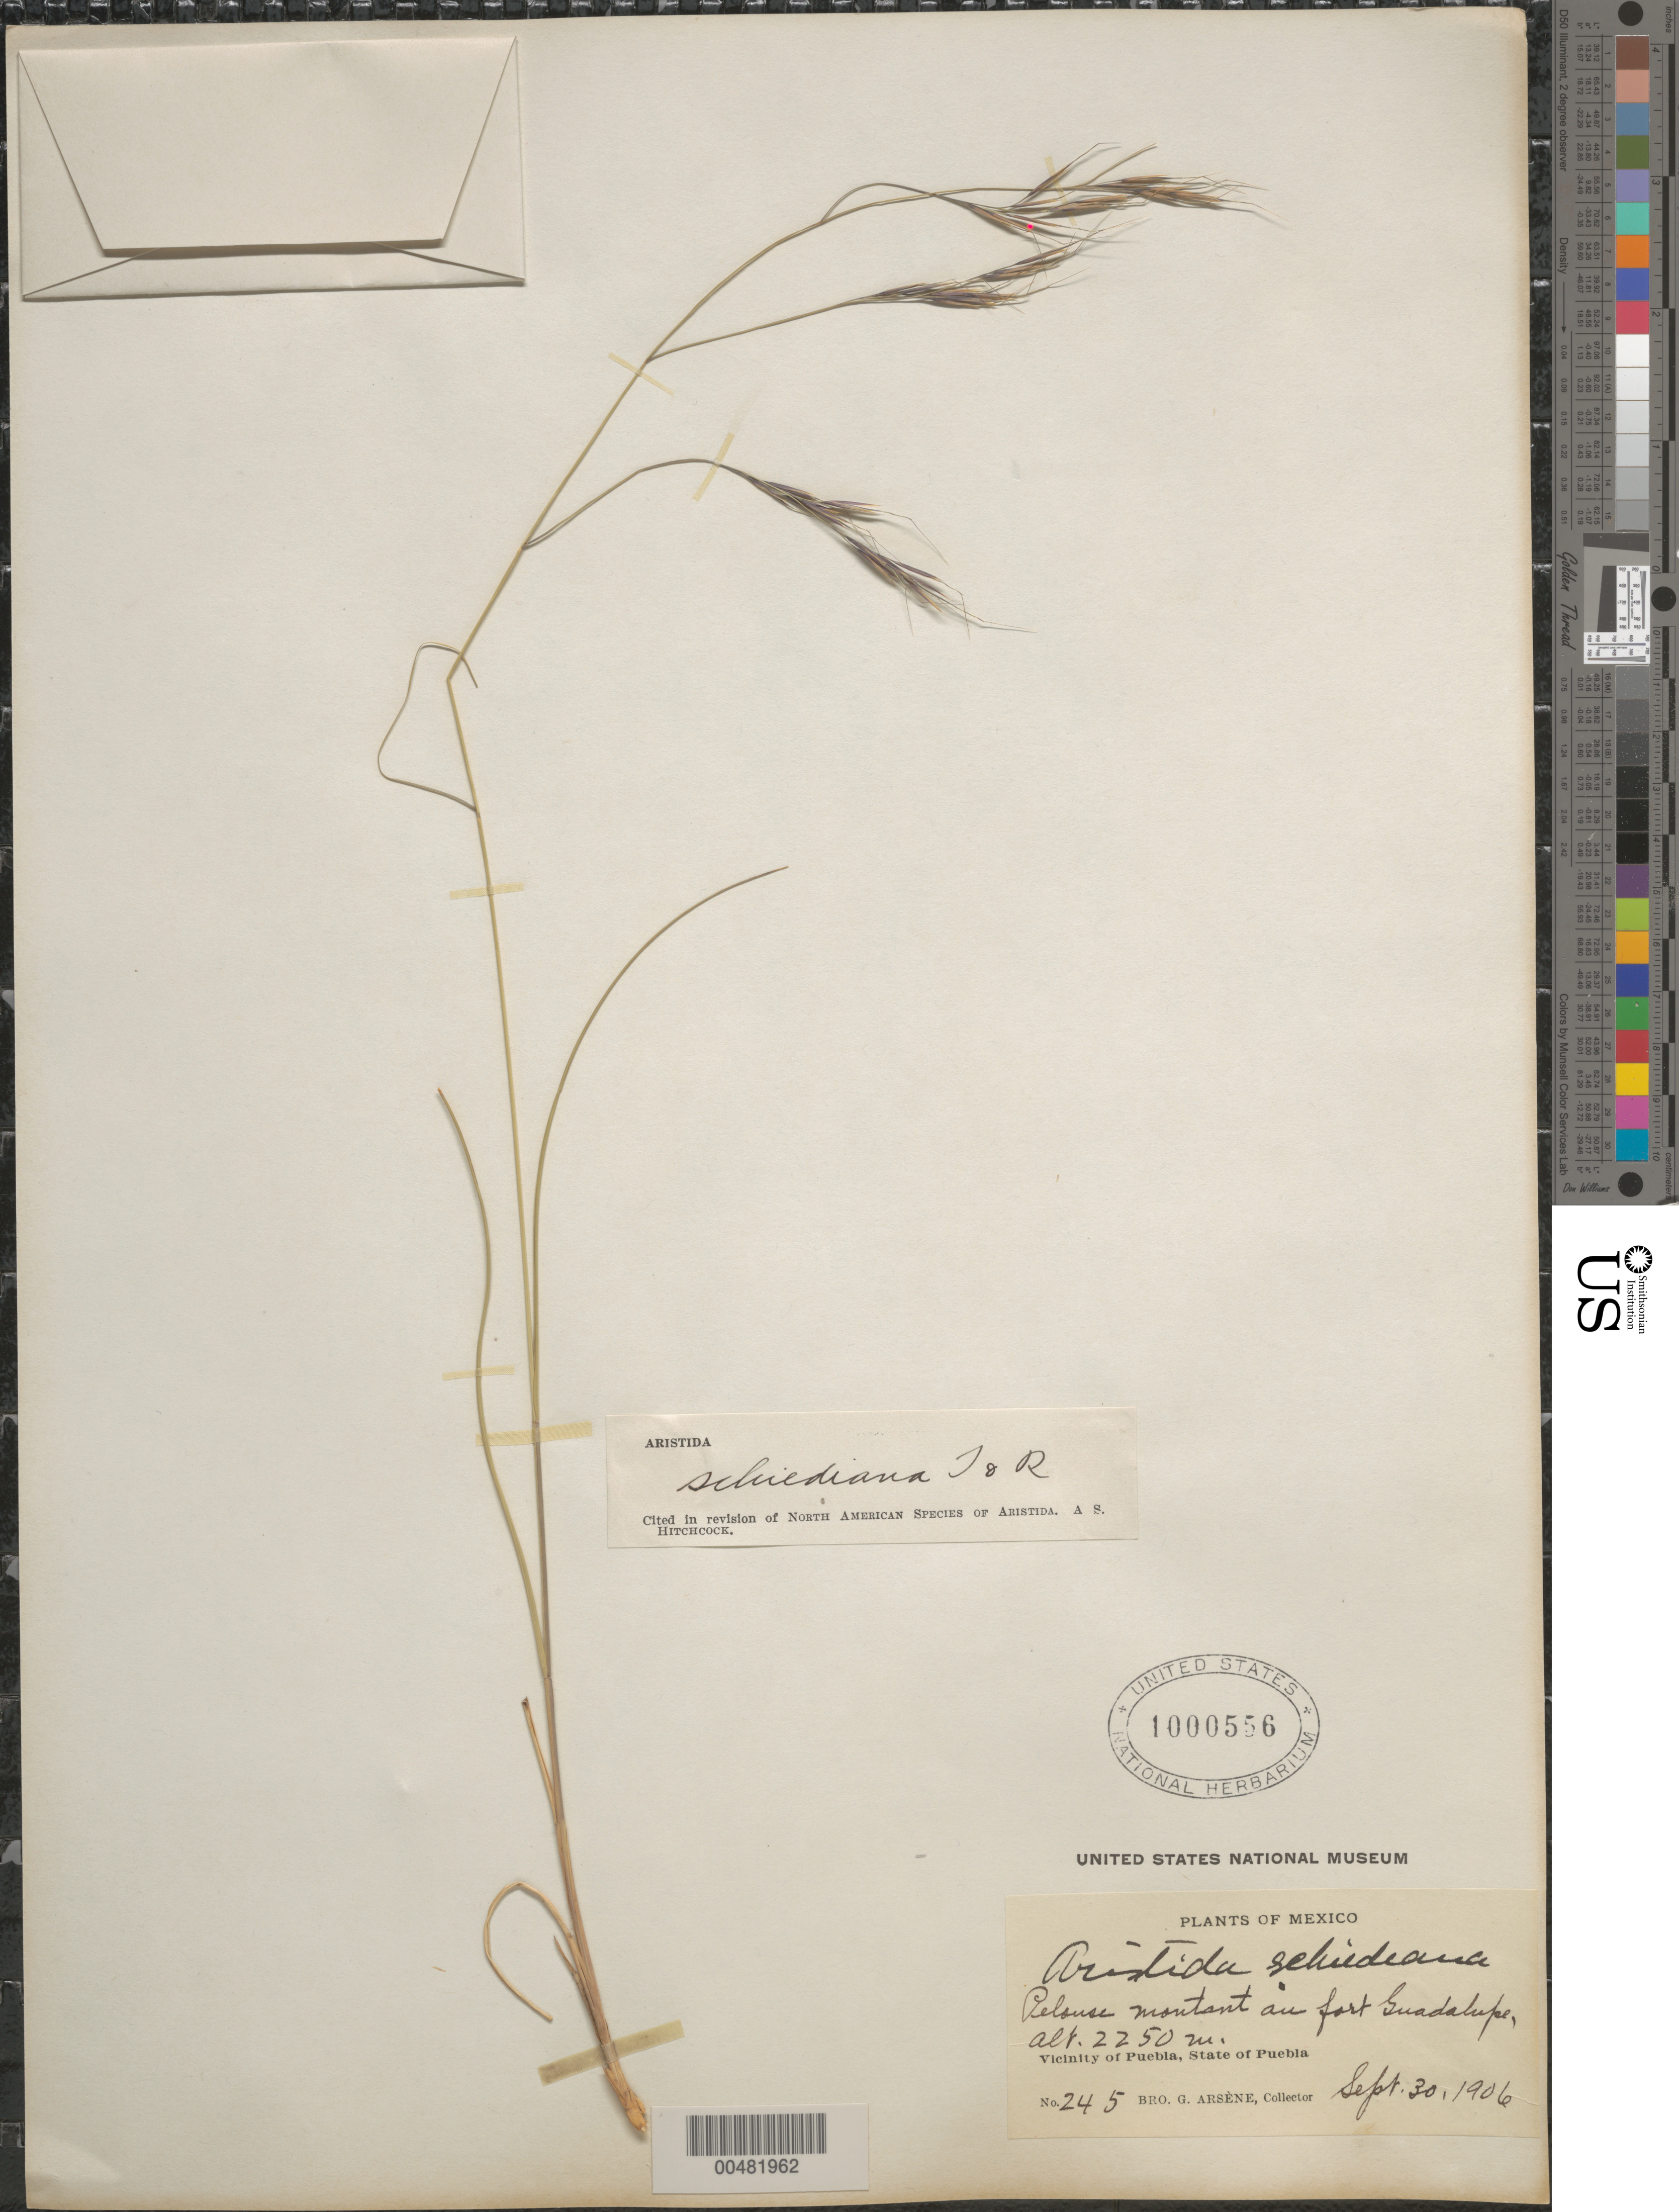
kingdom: Plantae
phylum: Tracheophyta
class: Liliopsida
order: Poales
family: Poaceae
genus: Aristida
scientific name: Aristida schiedeana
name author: Trin. & Rupr.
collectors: Bro. G. Arsène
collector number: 245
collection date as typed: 30 Sep 1906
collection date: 1906-09-30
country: Mexico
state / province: Puebla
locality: Vicinity of Puebla, Pelouse montant au fort Guadalupe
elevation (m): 2250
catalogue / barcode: US 1000556